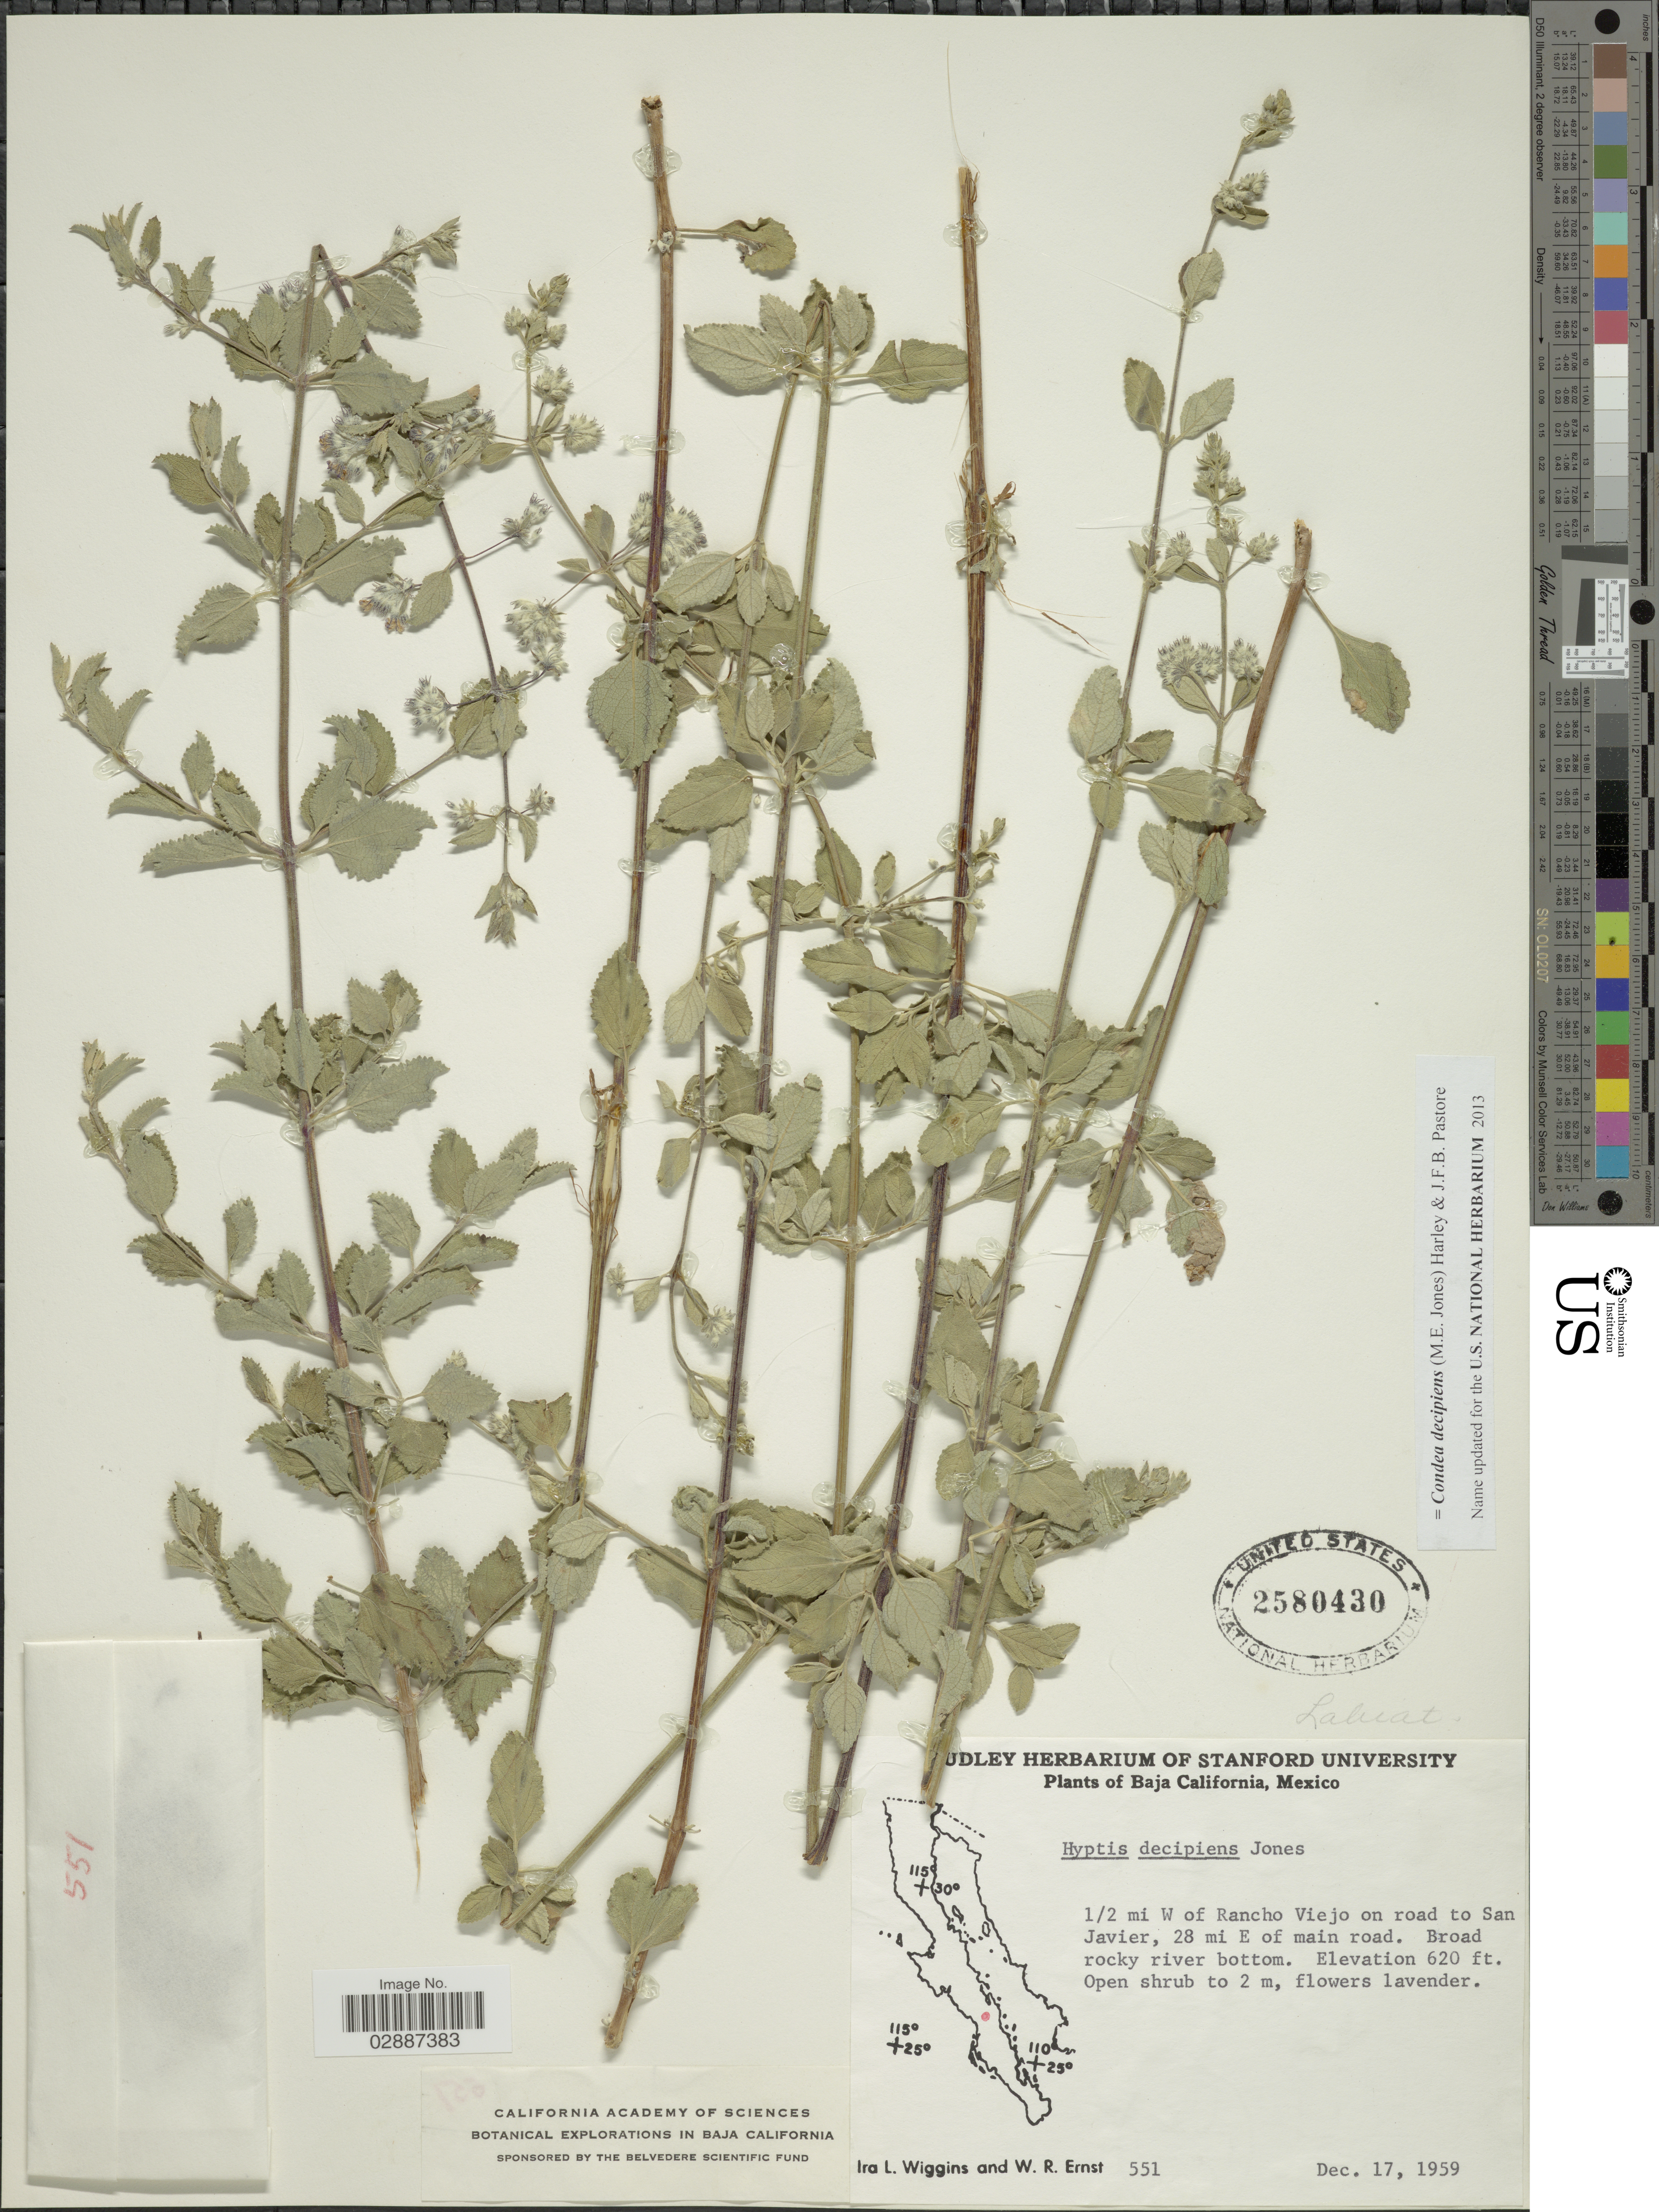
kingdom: Plantae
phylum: Tracheophyta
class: Magnoliopsida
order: Lamiales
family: Lamiaceae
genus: Condea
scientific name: Condea decipiens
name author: (M.E. Jones) Harley & J.F.B. Pastore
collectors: I. L. Wiggins & W. R. Ernst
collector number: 551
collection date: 1959-12-17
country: Mexico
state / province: Baja California Sur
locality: ½ mi W of Rancho Viejo on road to San Javier, 28 mi E of main road. Broad rocky river bottom.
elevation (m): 189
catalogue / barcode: US 2580430